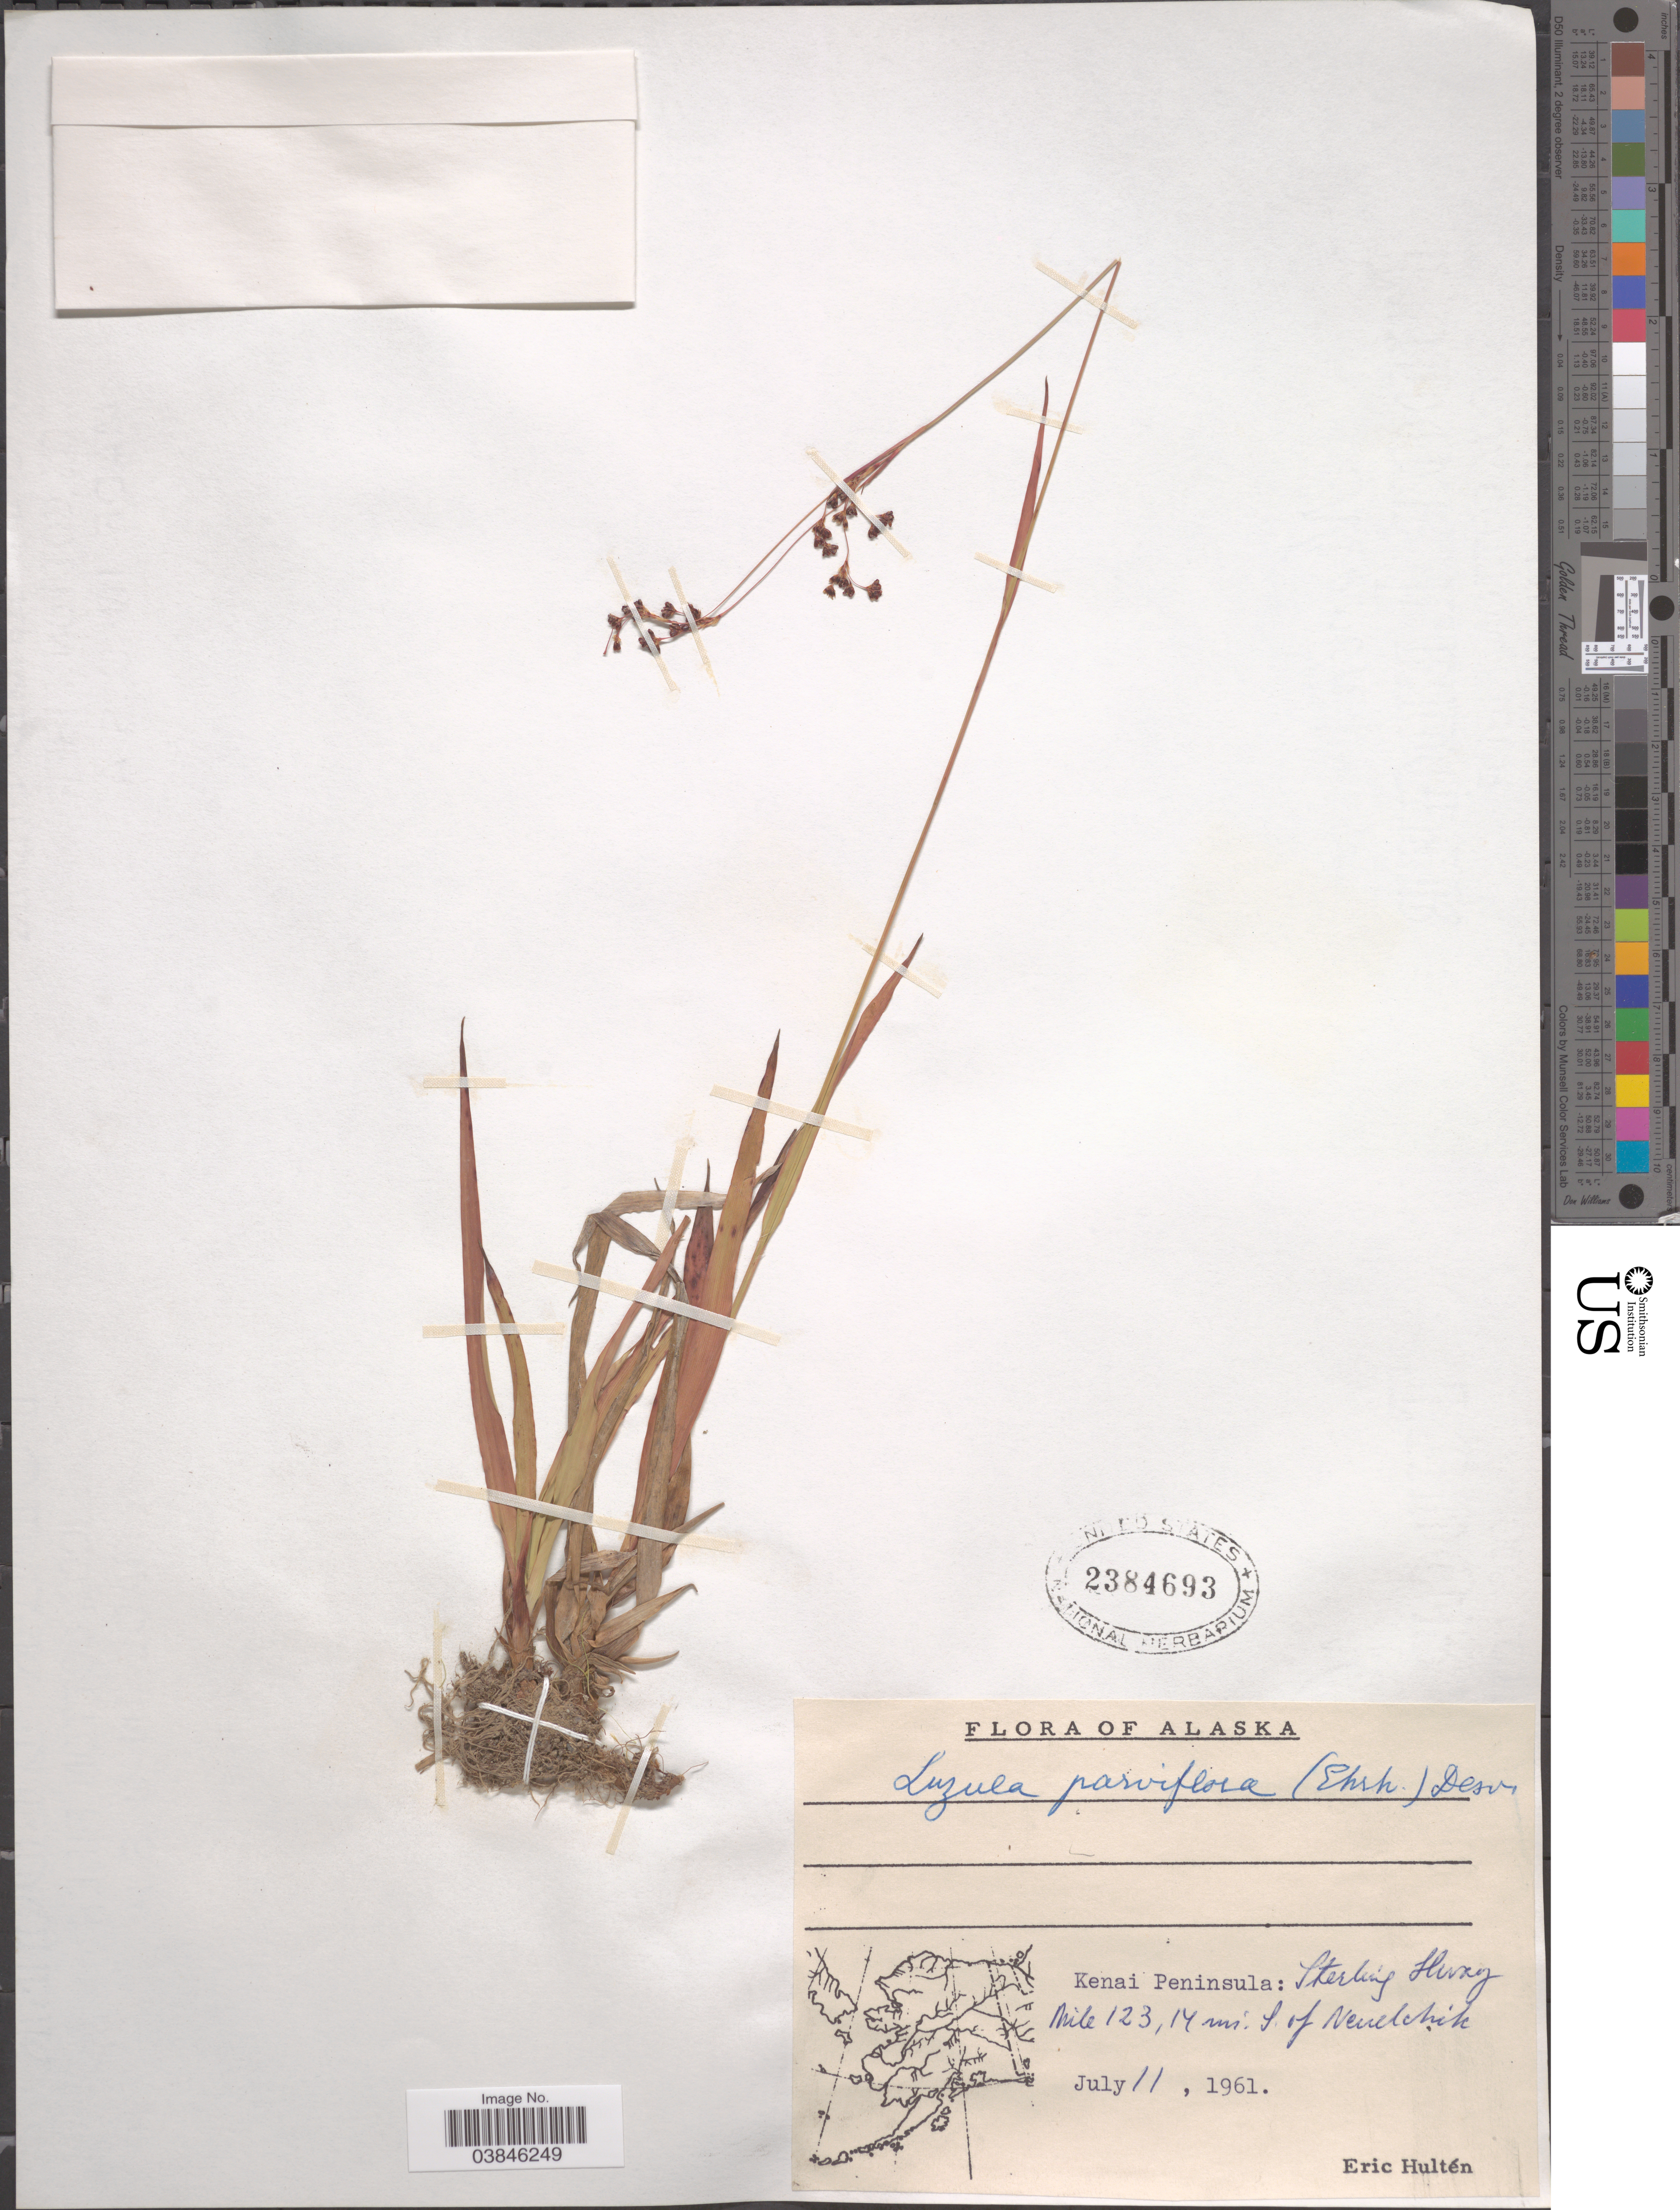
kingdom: Plantae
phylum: Tracheophyta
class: Liliopsida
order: Poales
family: Juncaceae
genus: Luzula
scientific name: Luzula parviflora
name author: (Ehrh.) Desv.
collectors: E. G. Hultén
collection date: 1961-07-11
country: United States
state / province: Alaska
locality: Kenai Peninsula: Sterling Hway Mile 123, 14 mi. S. of Nenelchik.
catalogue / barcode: US 2384693